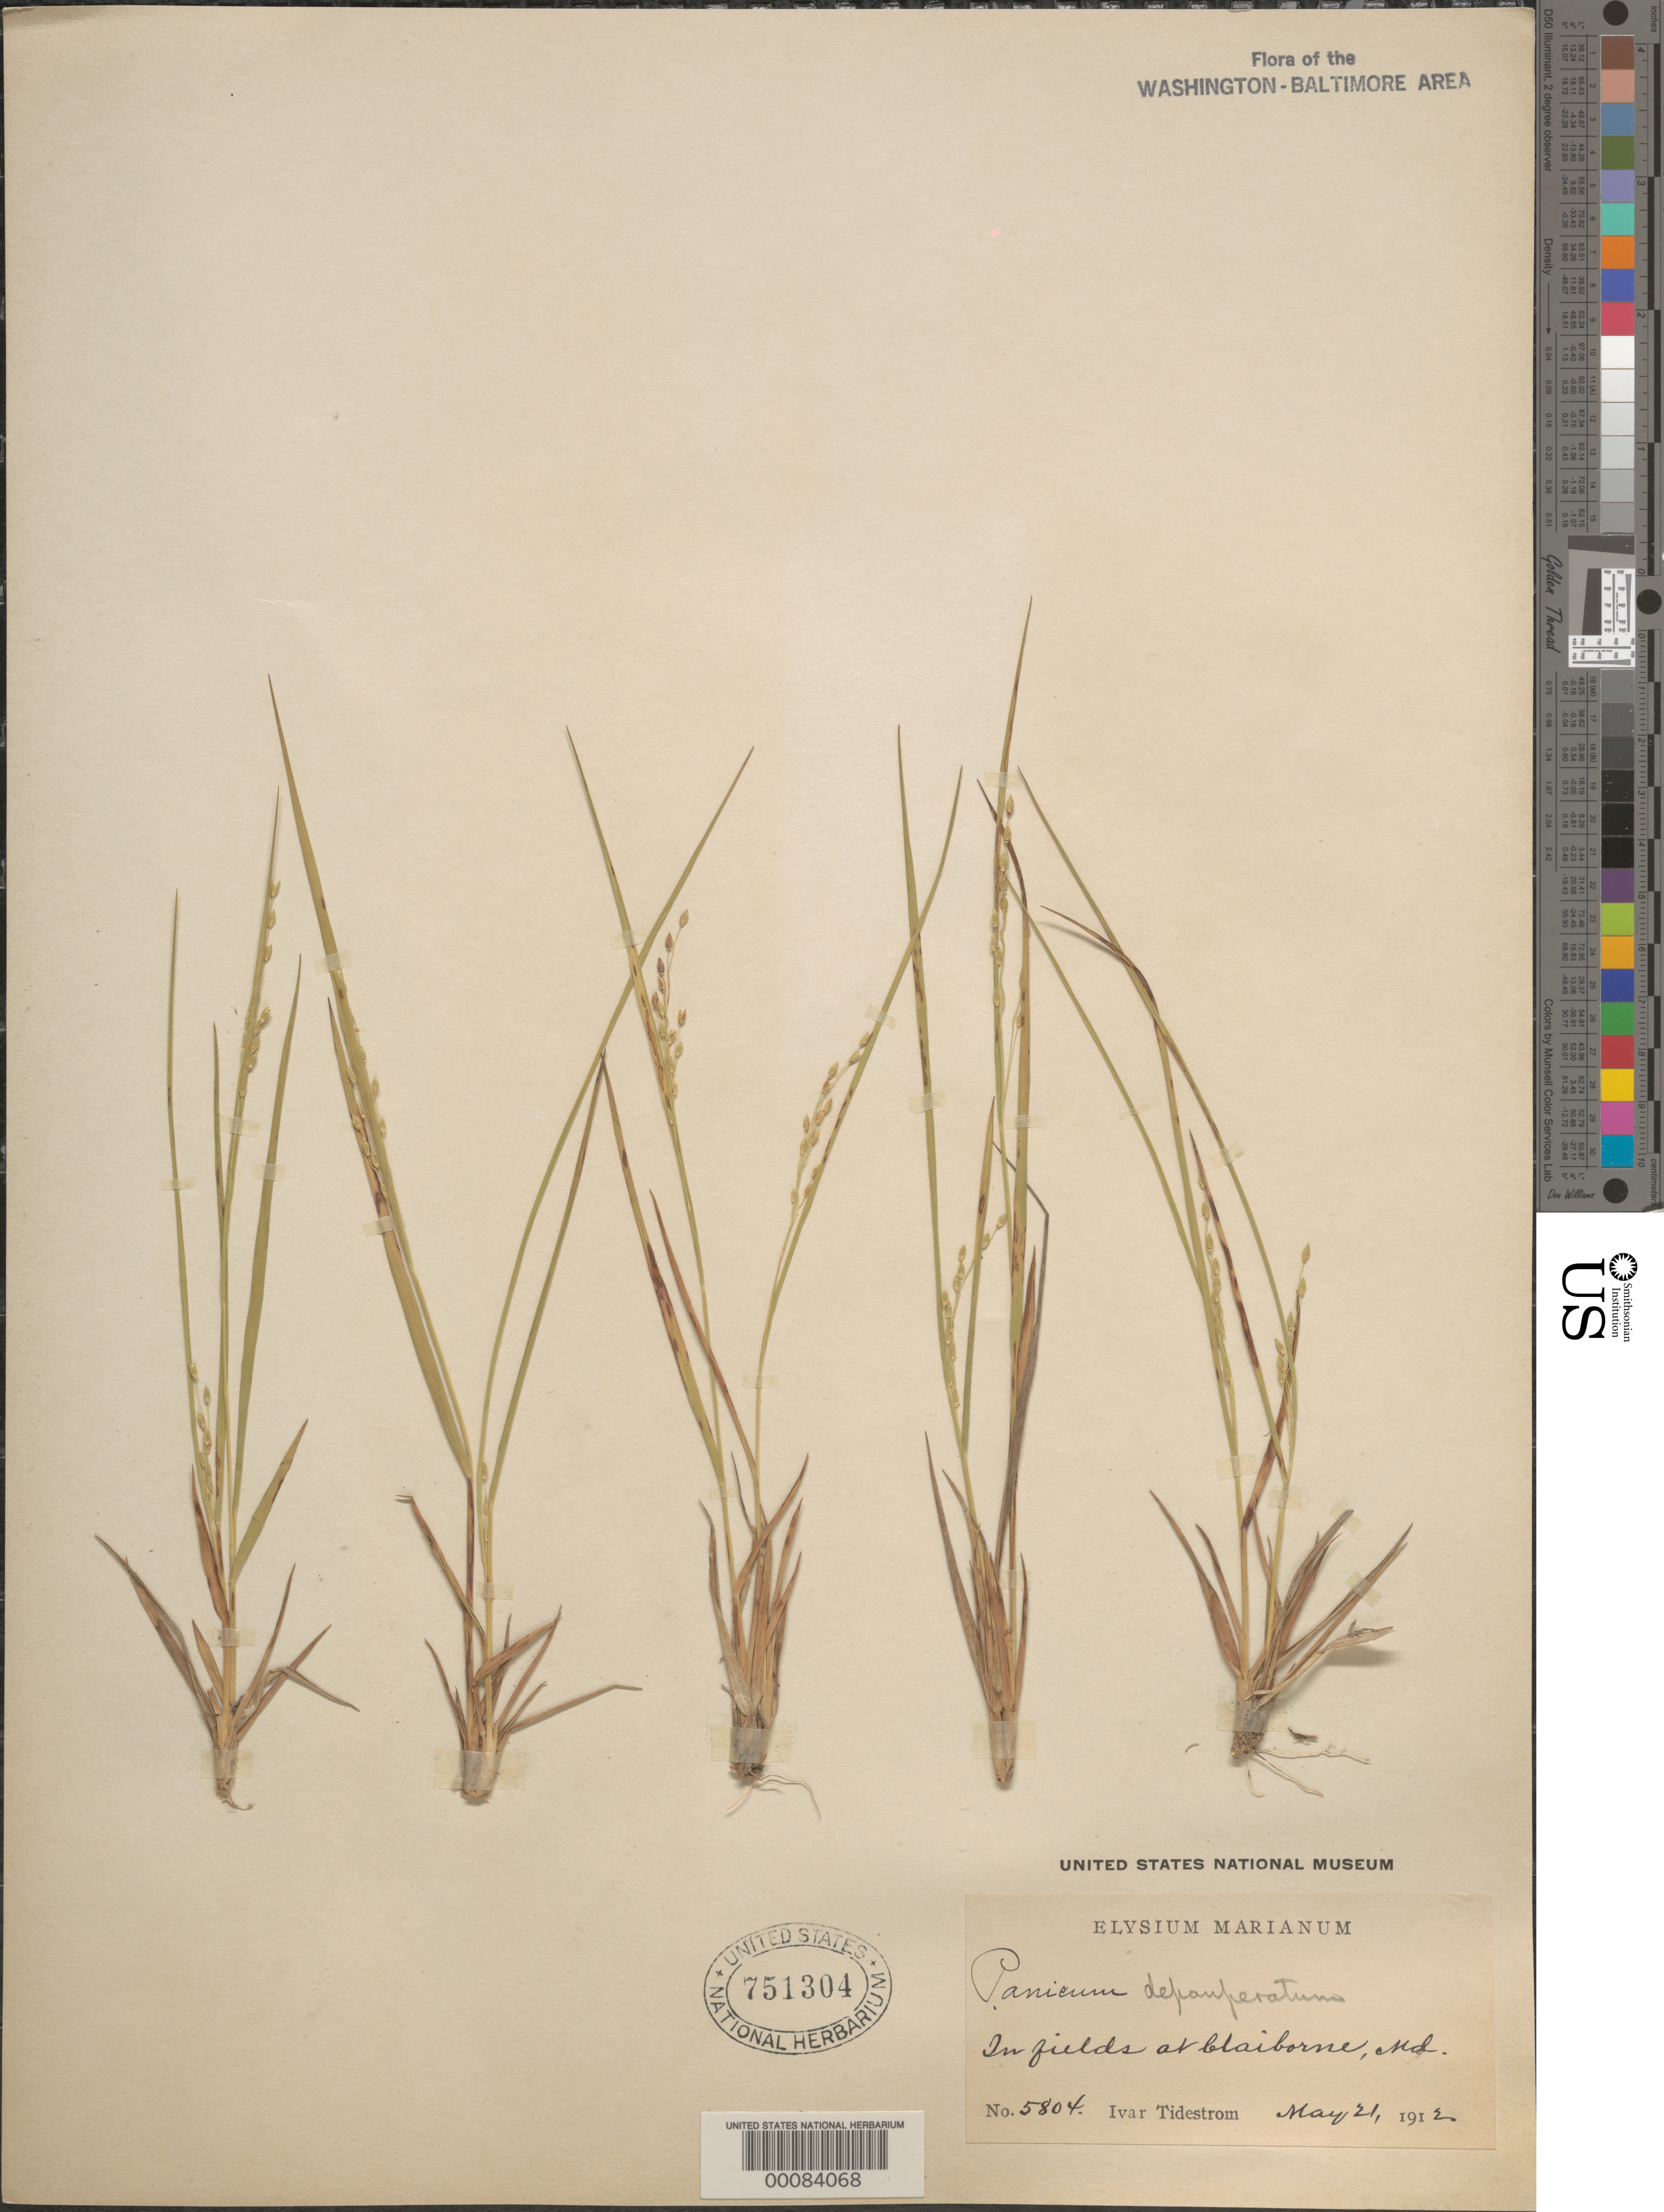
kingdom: Plantae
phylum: Tracheophyta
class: Liliopsida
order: Poales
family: Poaceae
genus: Dichanthelium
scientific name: Dichanthelium depauperatum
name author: (Muhl.) Gould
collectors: I. F. Tidestrom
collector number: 5804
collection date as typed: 21 May 1912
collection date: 1912-05-21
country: United States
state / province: Maryland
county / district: Talbot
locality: Claiborne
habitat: Fields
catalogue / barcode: US 751304